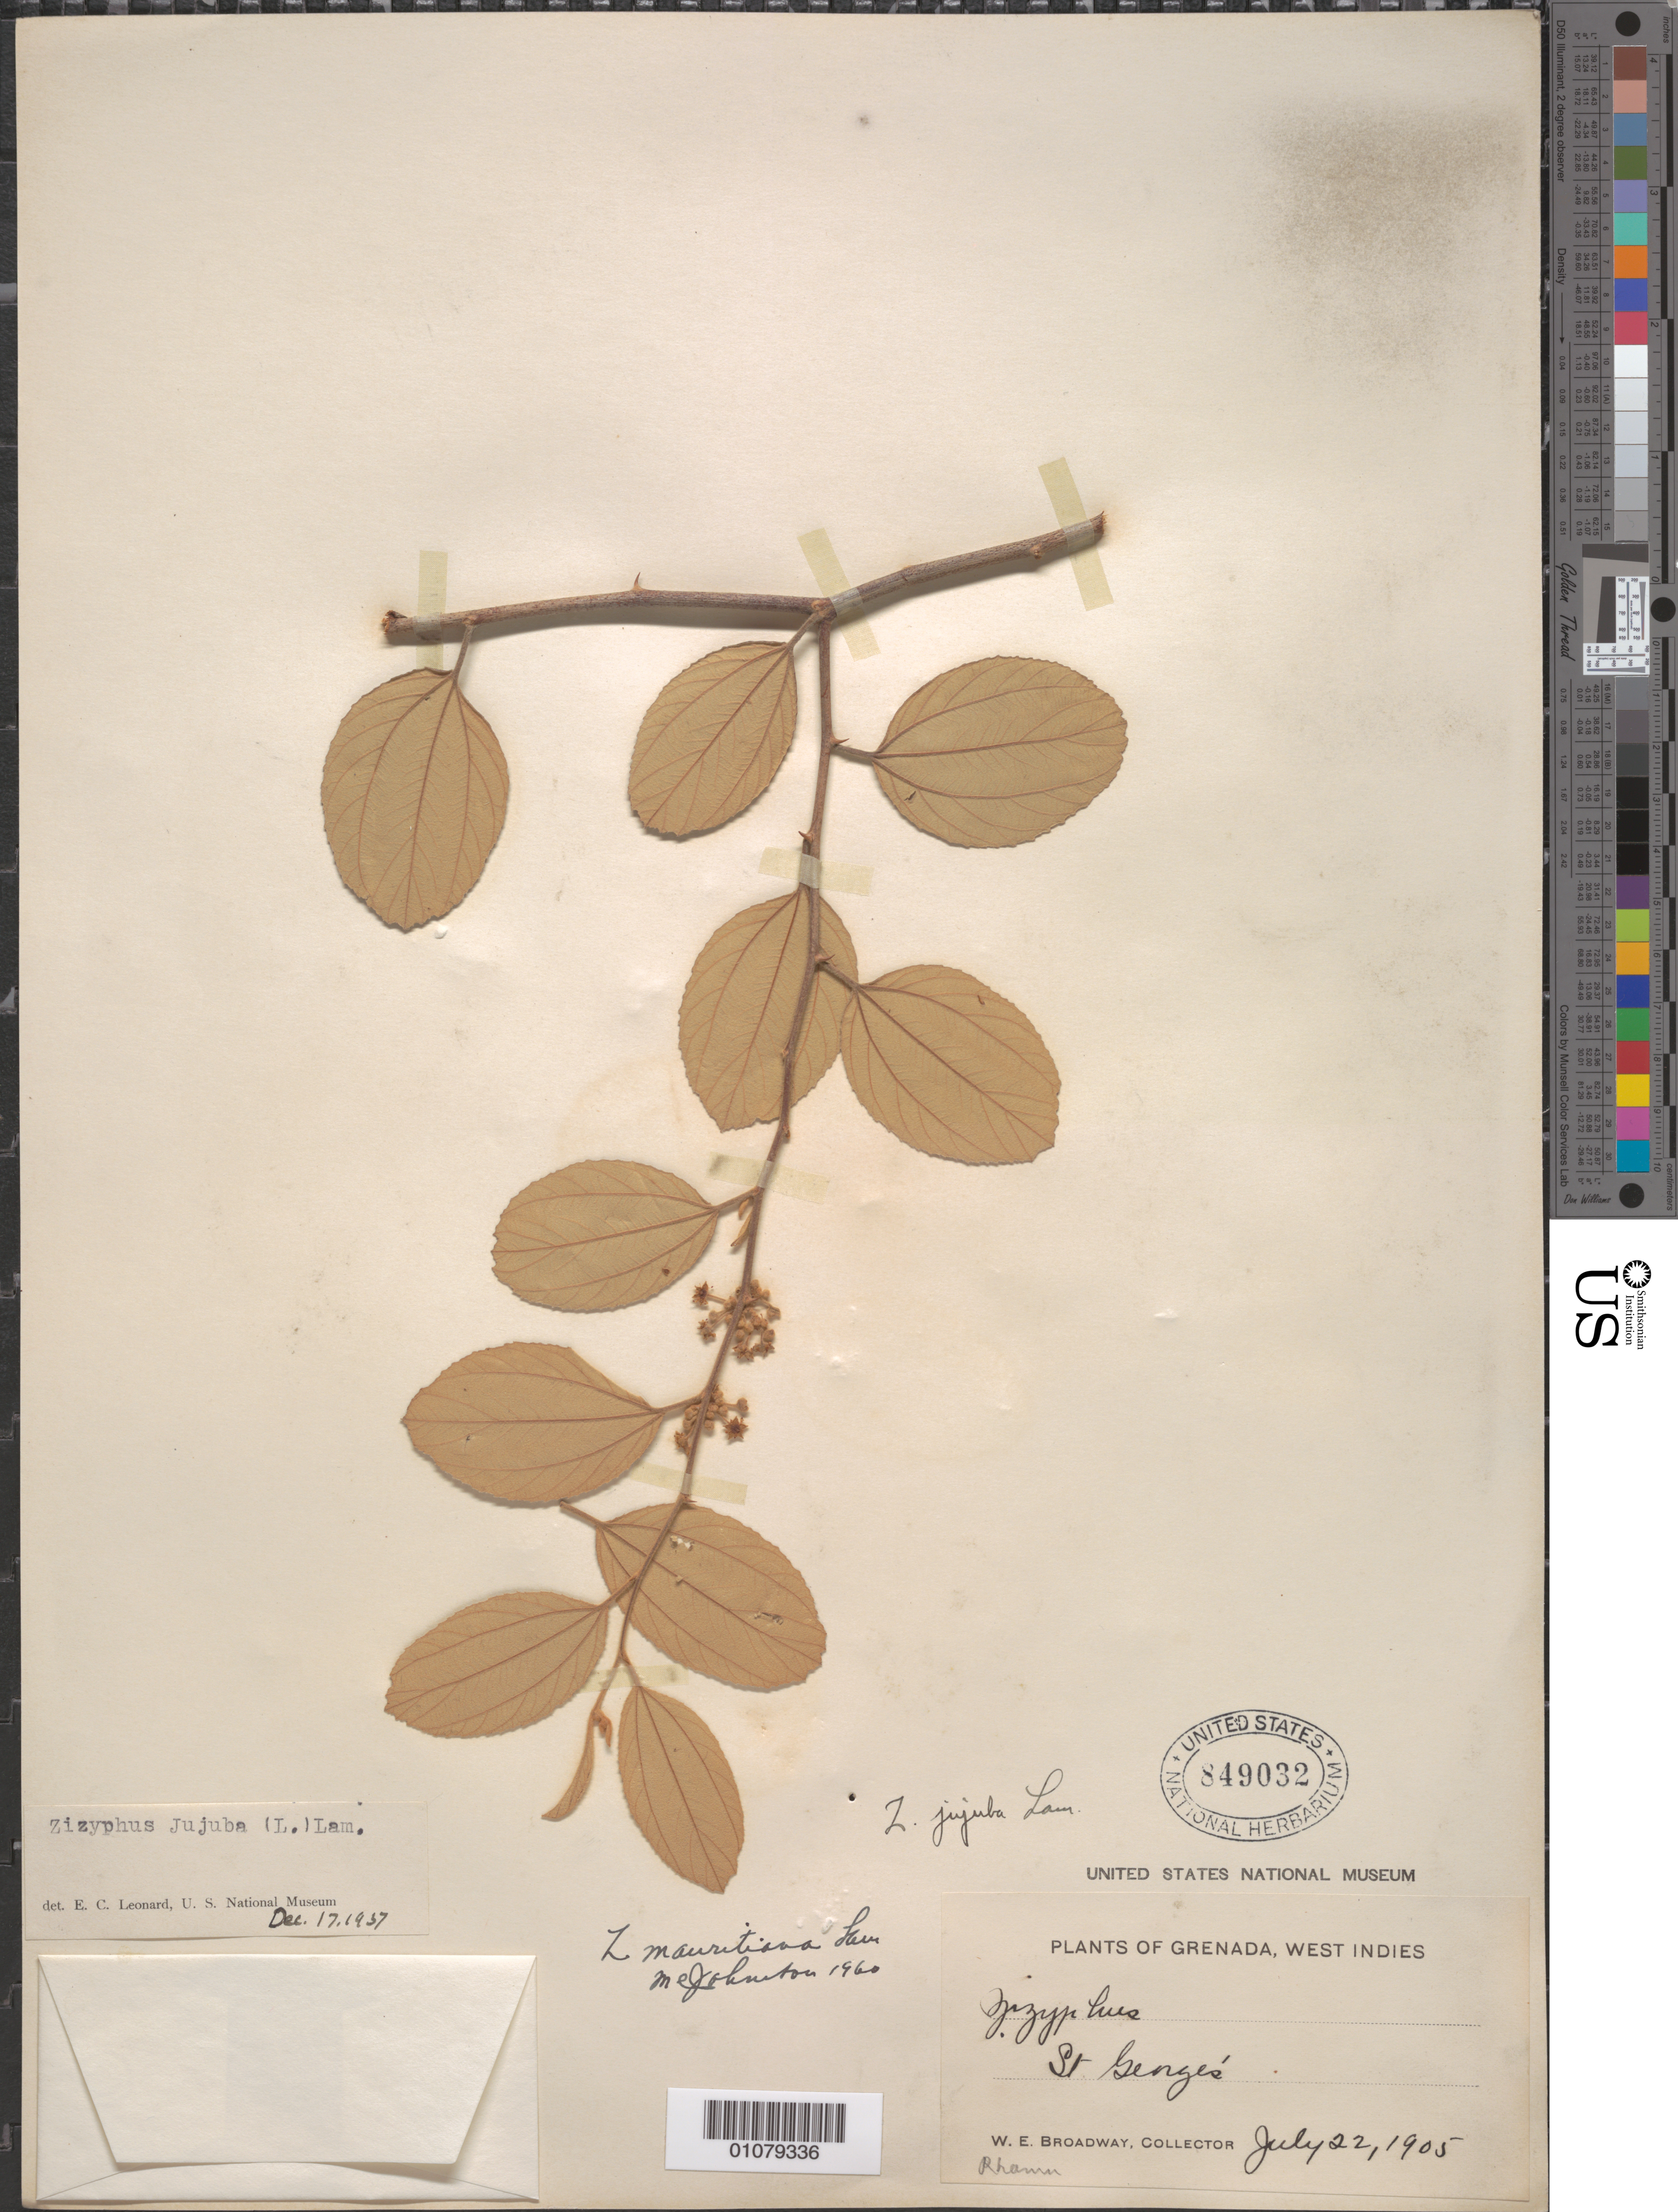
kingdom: Plantae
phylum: Tracheophyta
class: Magnoliopsida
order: Rosales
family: Rhamnaceae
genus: Ziziphus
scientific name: Ziziphus mauritiana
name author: Lam.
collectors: W. E. Broadway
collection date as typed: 22 Jul 1905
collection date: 1905-07-22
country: Grenada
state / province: Saint George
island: Grenada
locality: St. Georges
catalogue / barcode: US 849032